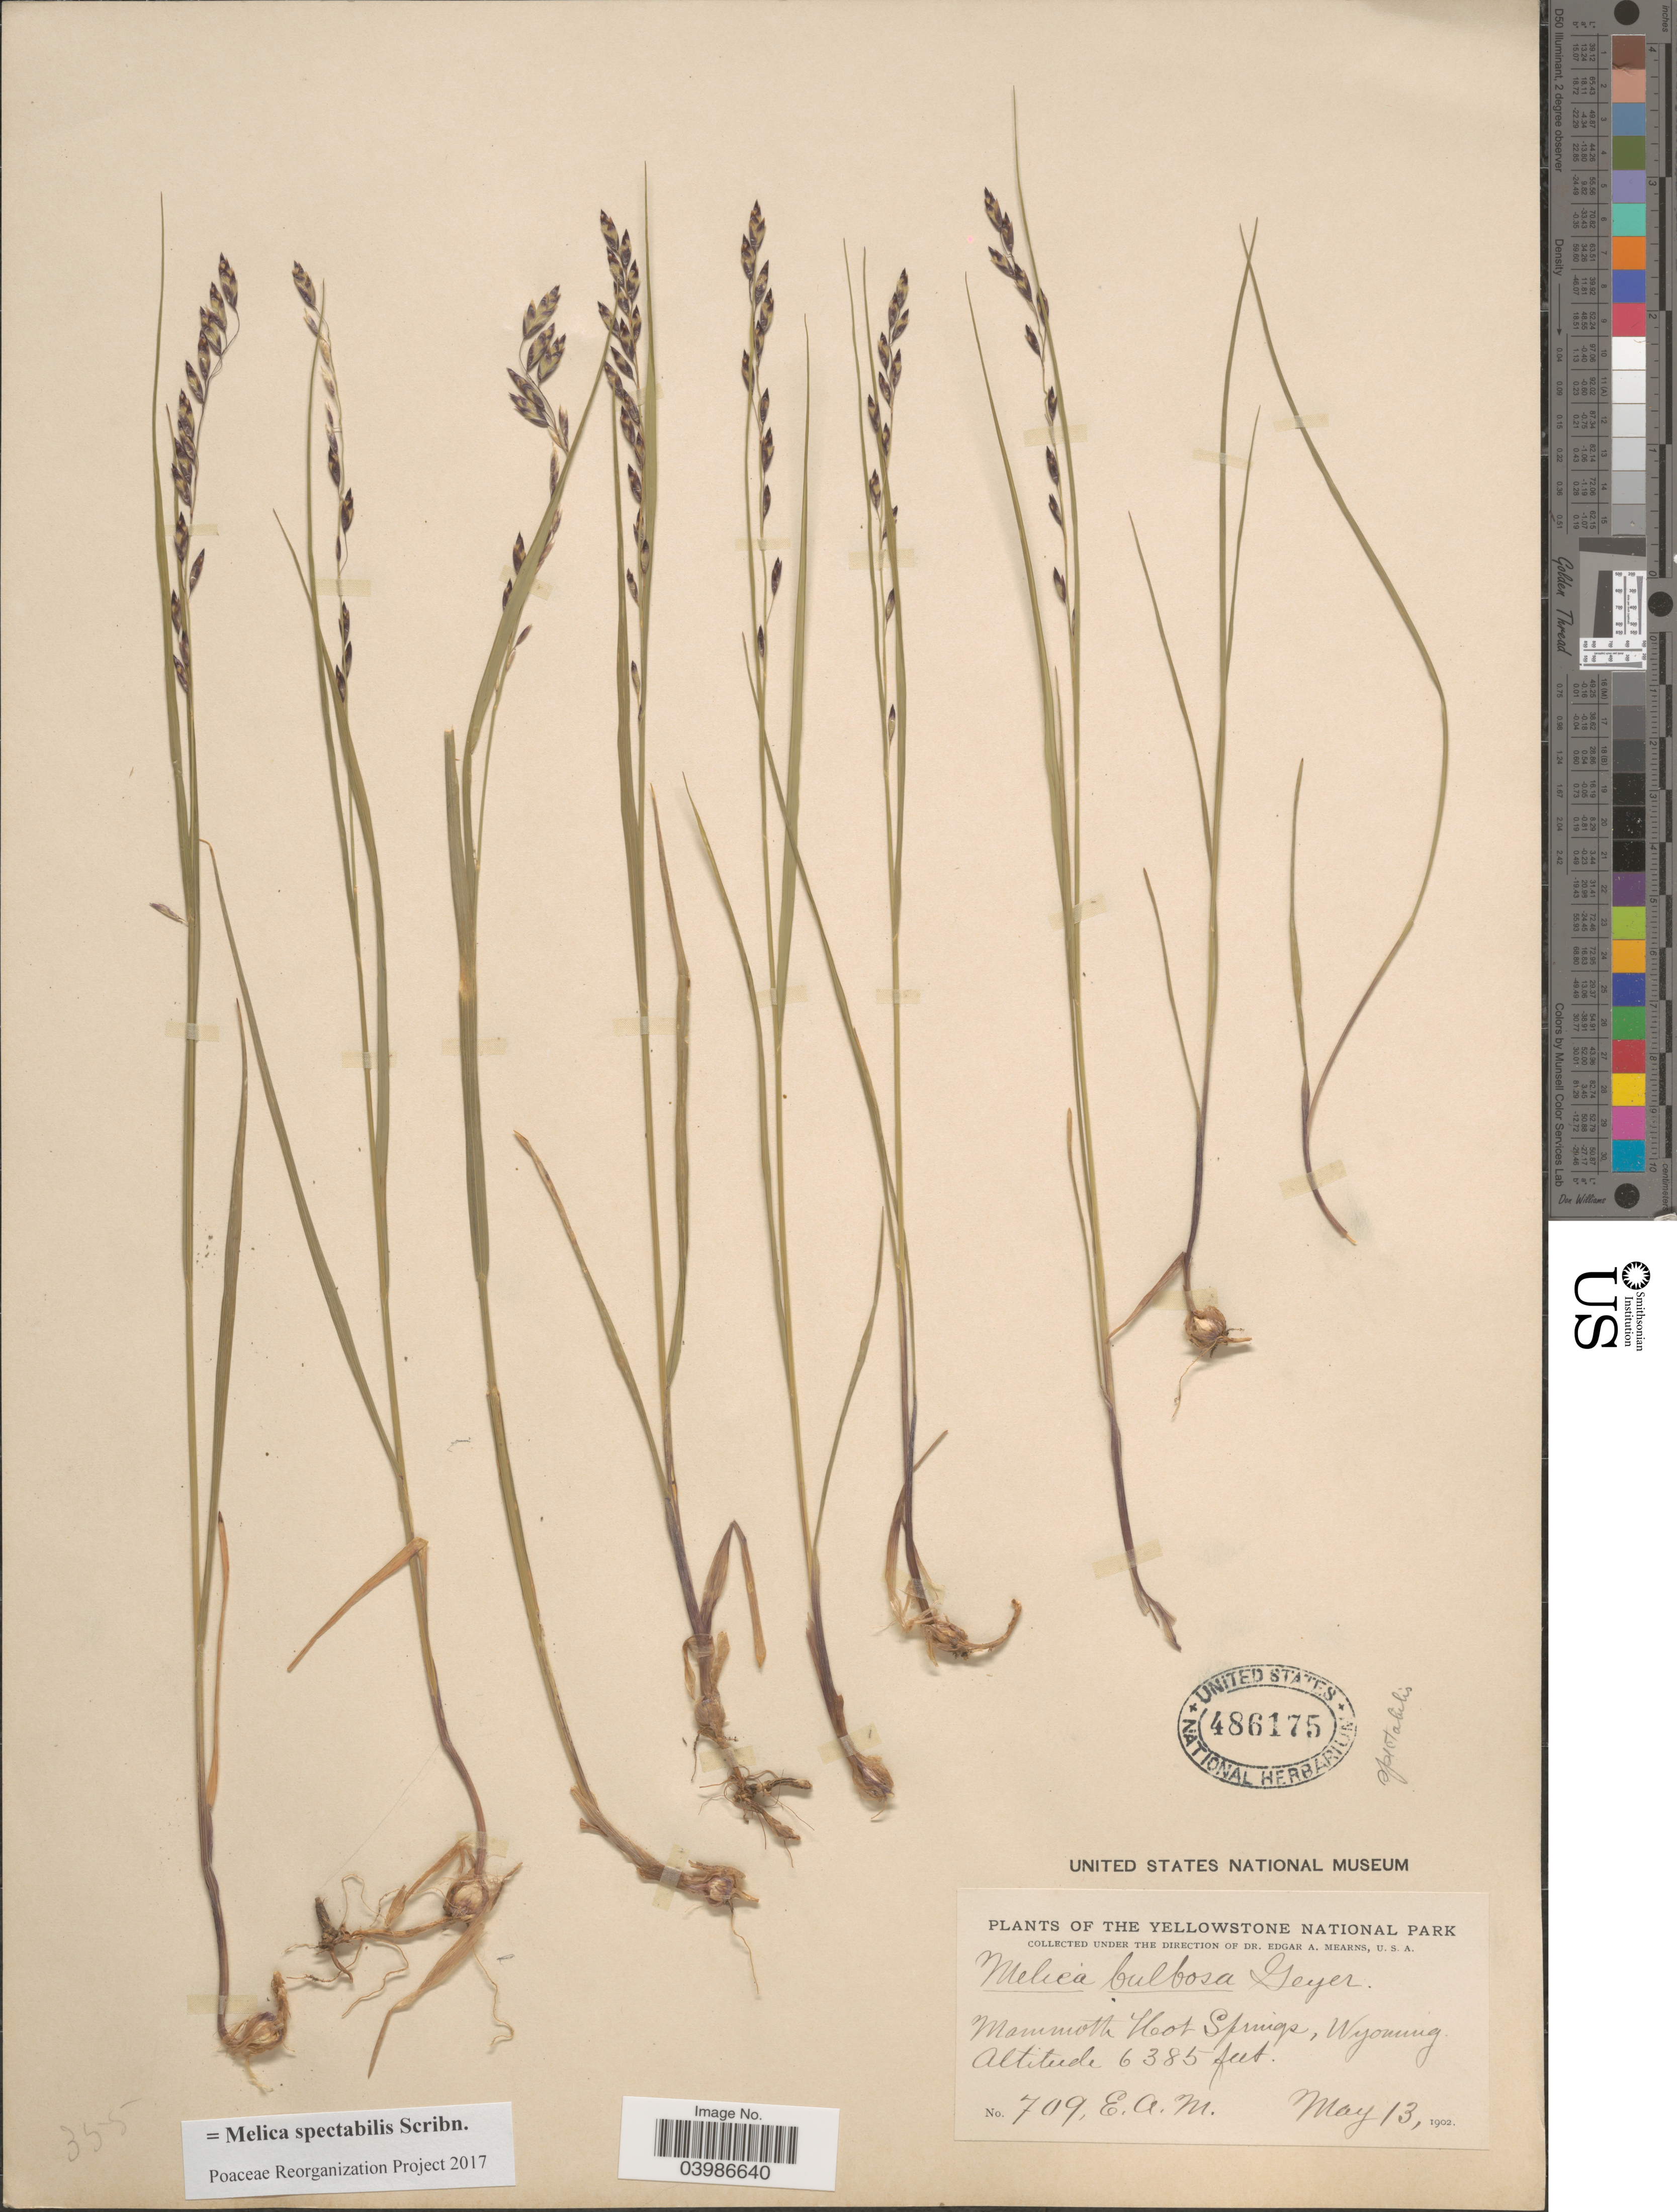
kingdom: Plantae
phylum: Tracheophyta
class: Liliopsida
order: Poales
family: Poaceae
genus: Melica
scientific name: Melica spectabilis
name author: Scribn.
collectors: E. A. Mearns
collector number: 709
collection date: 1902-05-13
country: United States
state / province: Wyoming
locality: The Yellowstone National Park. Mammoth Hot Springs.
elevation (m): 1946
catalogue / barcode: US 486175